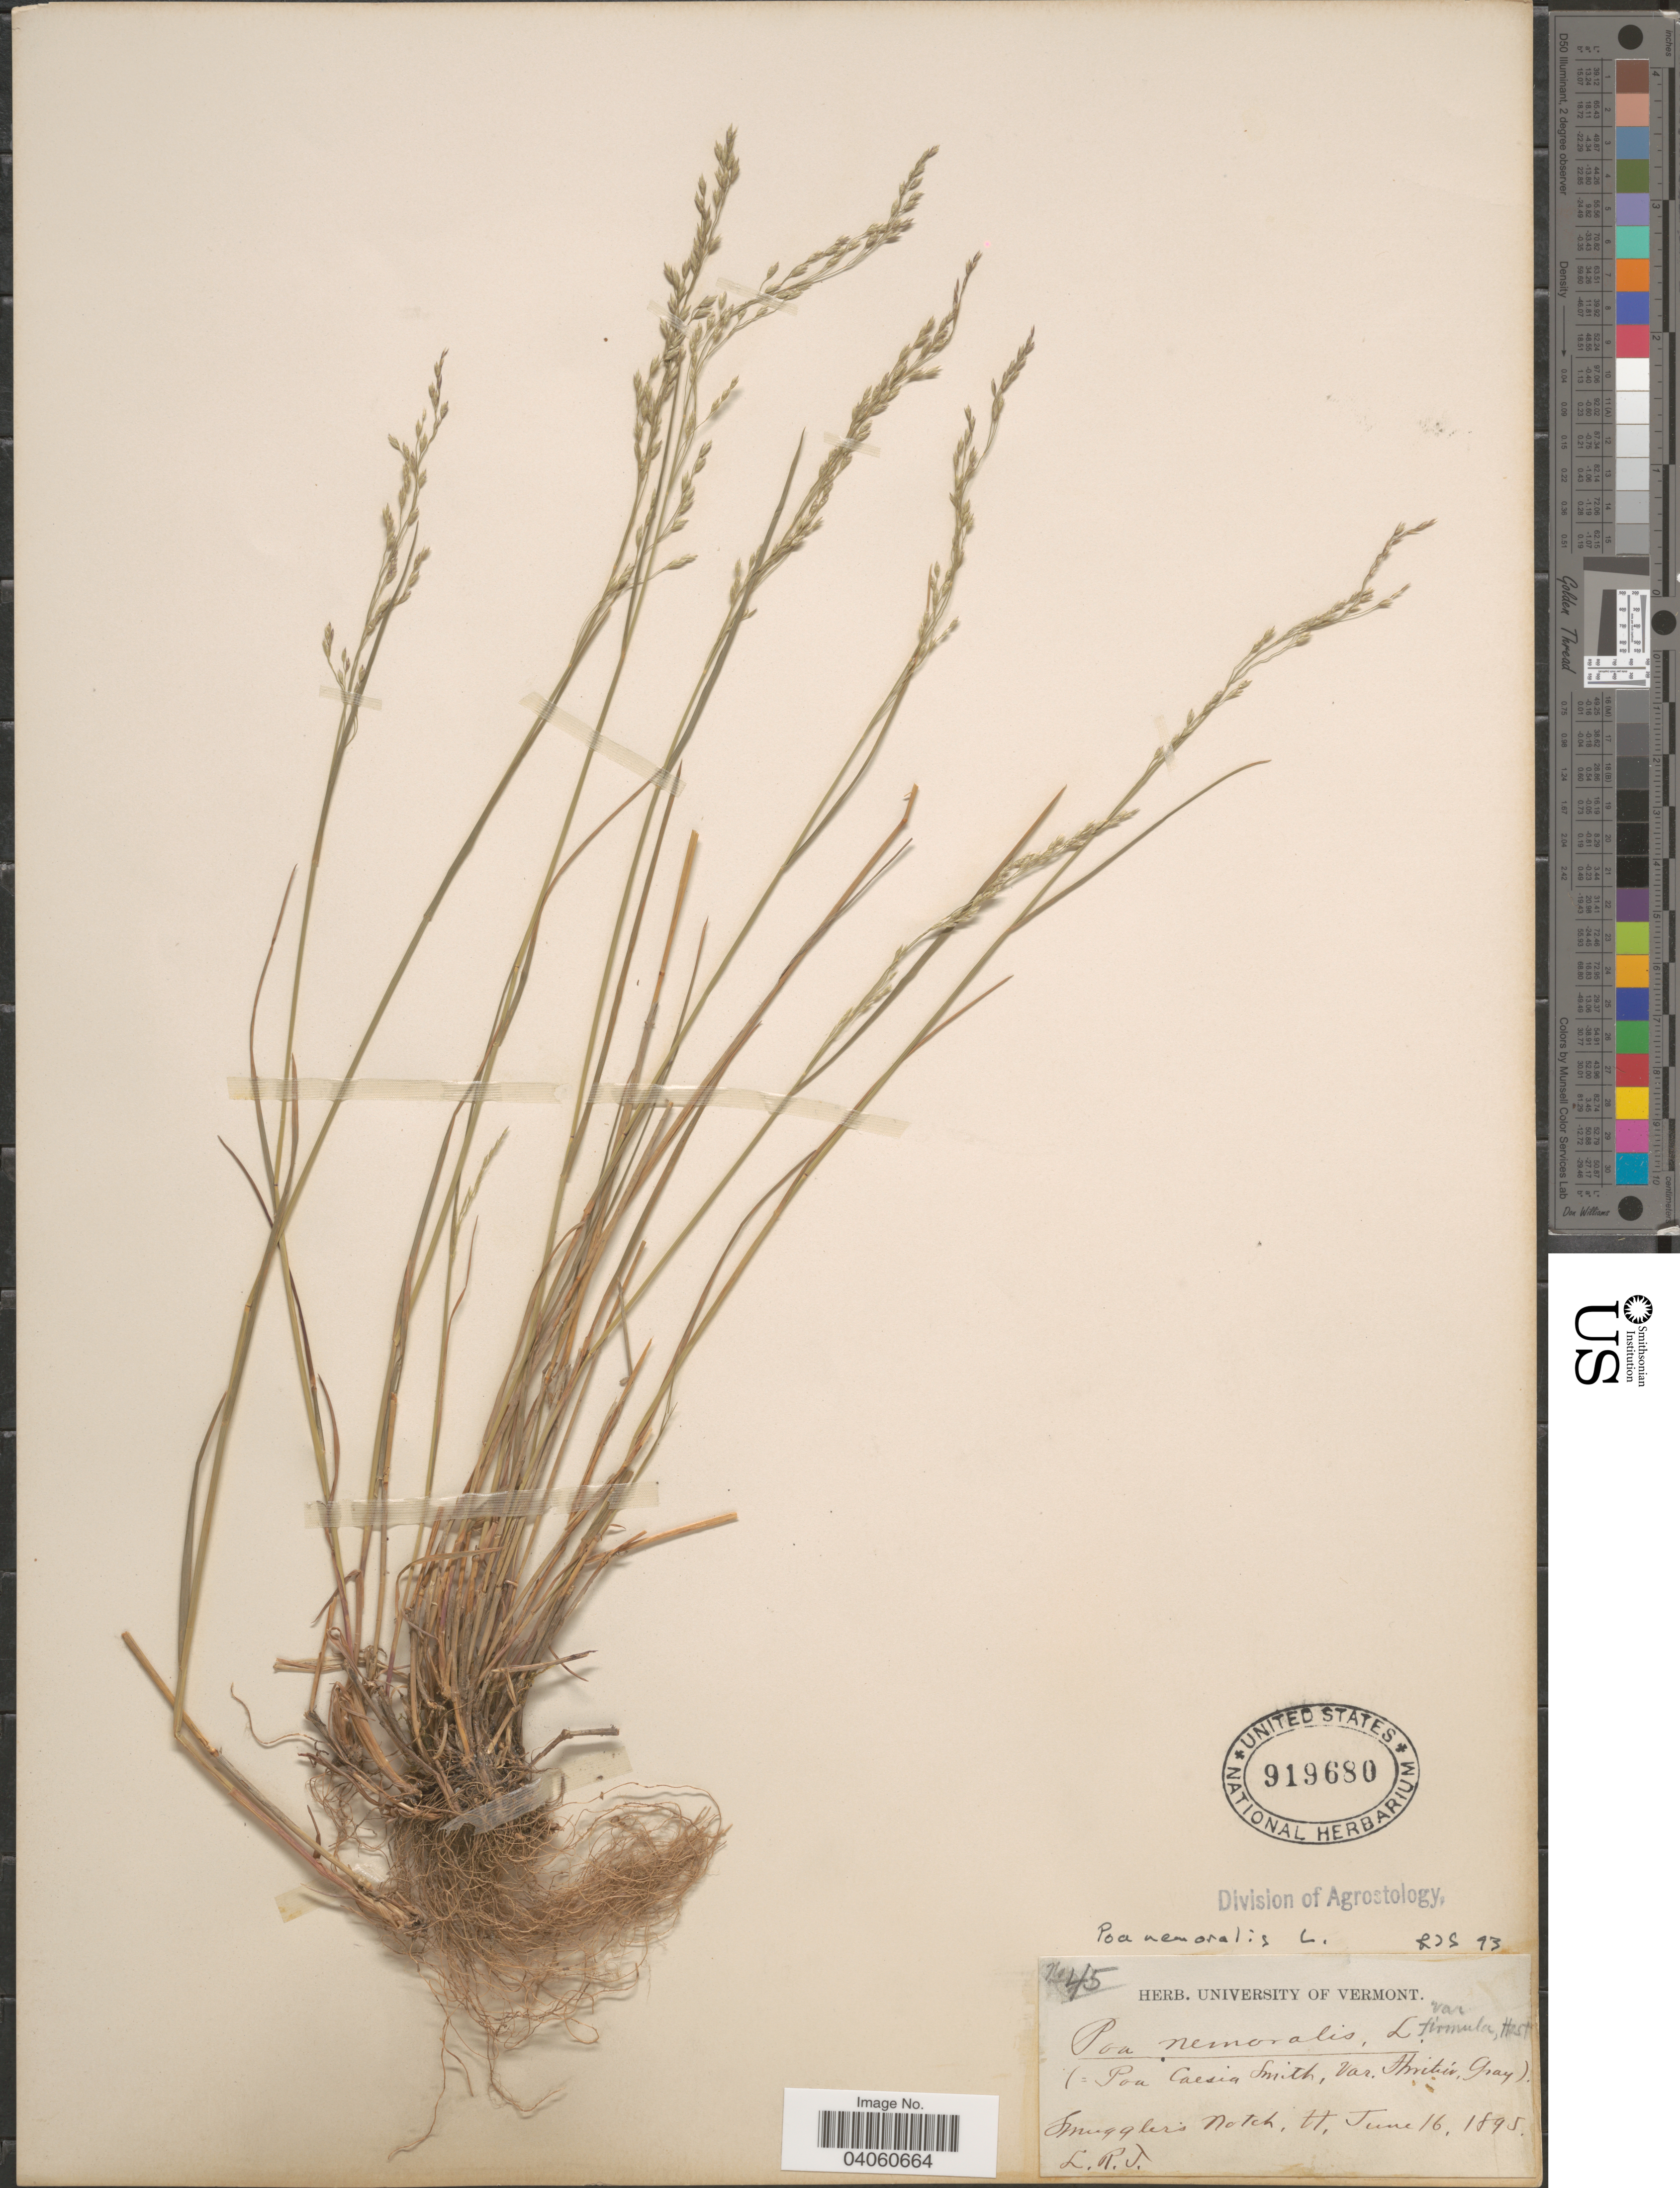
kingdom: Plantae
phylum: Tracheophyta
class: Liliopsida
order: Poales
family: Poaceae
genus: Poa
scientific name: Poa nemoralis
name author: L.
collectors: L. R. J.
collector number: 45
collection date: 1895-06-16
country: United States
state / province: Vermont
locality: Smugglers Notch.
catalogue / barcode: US 919680